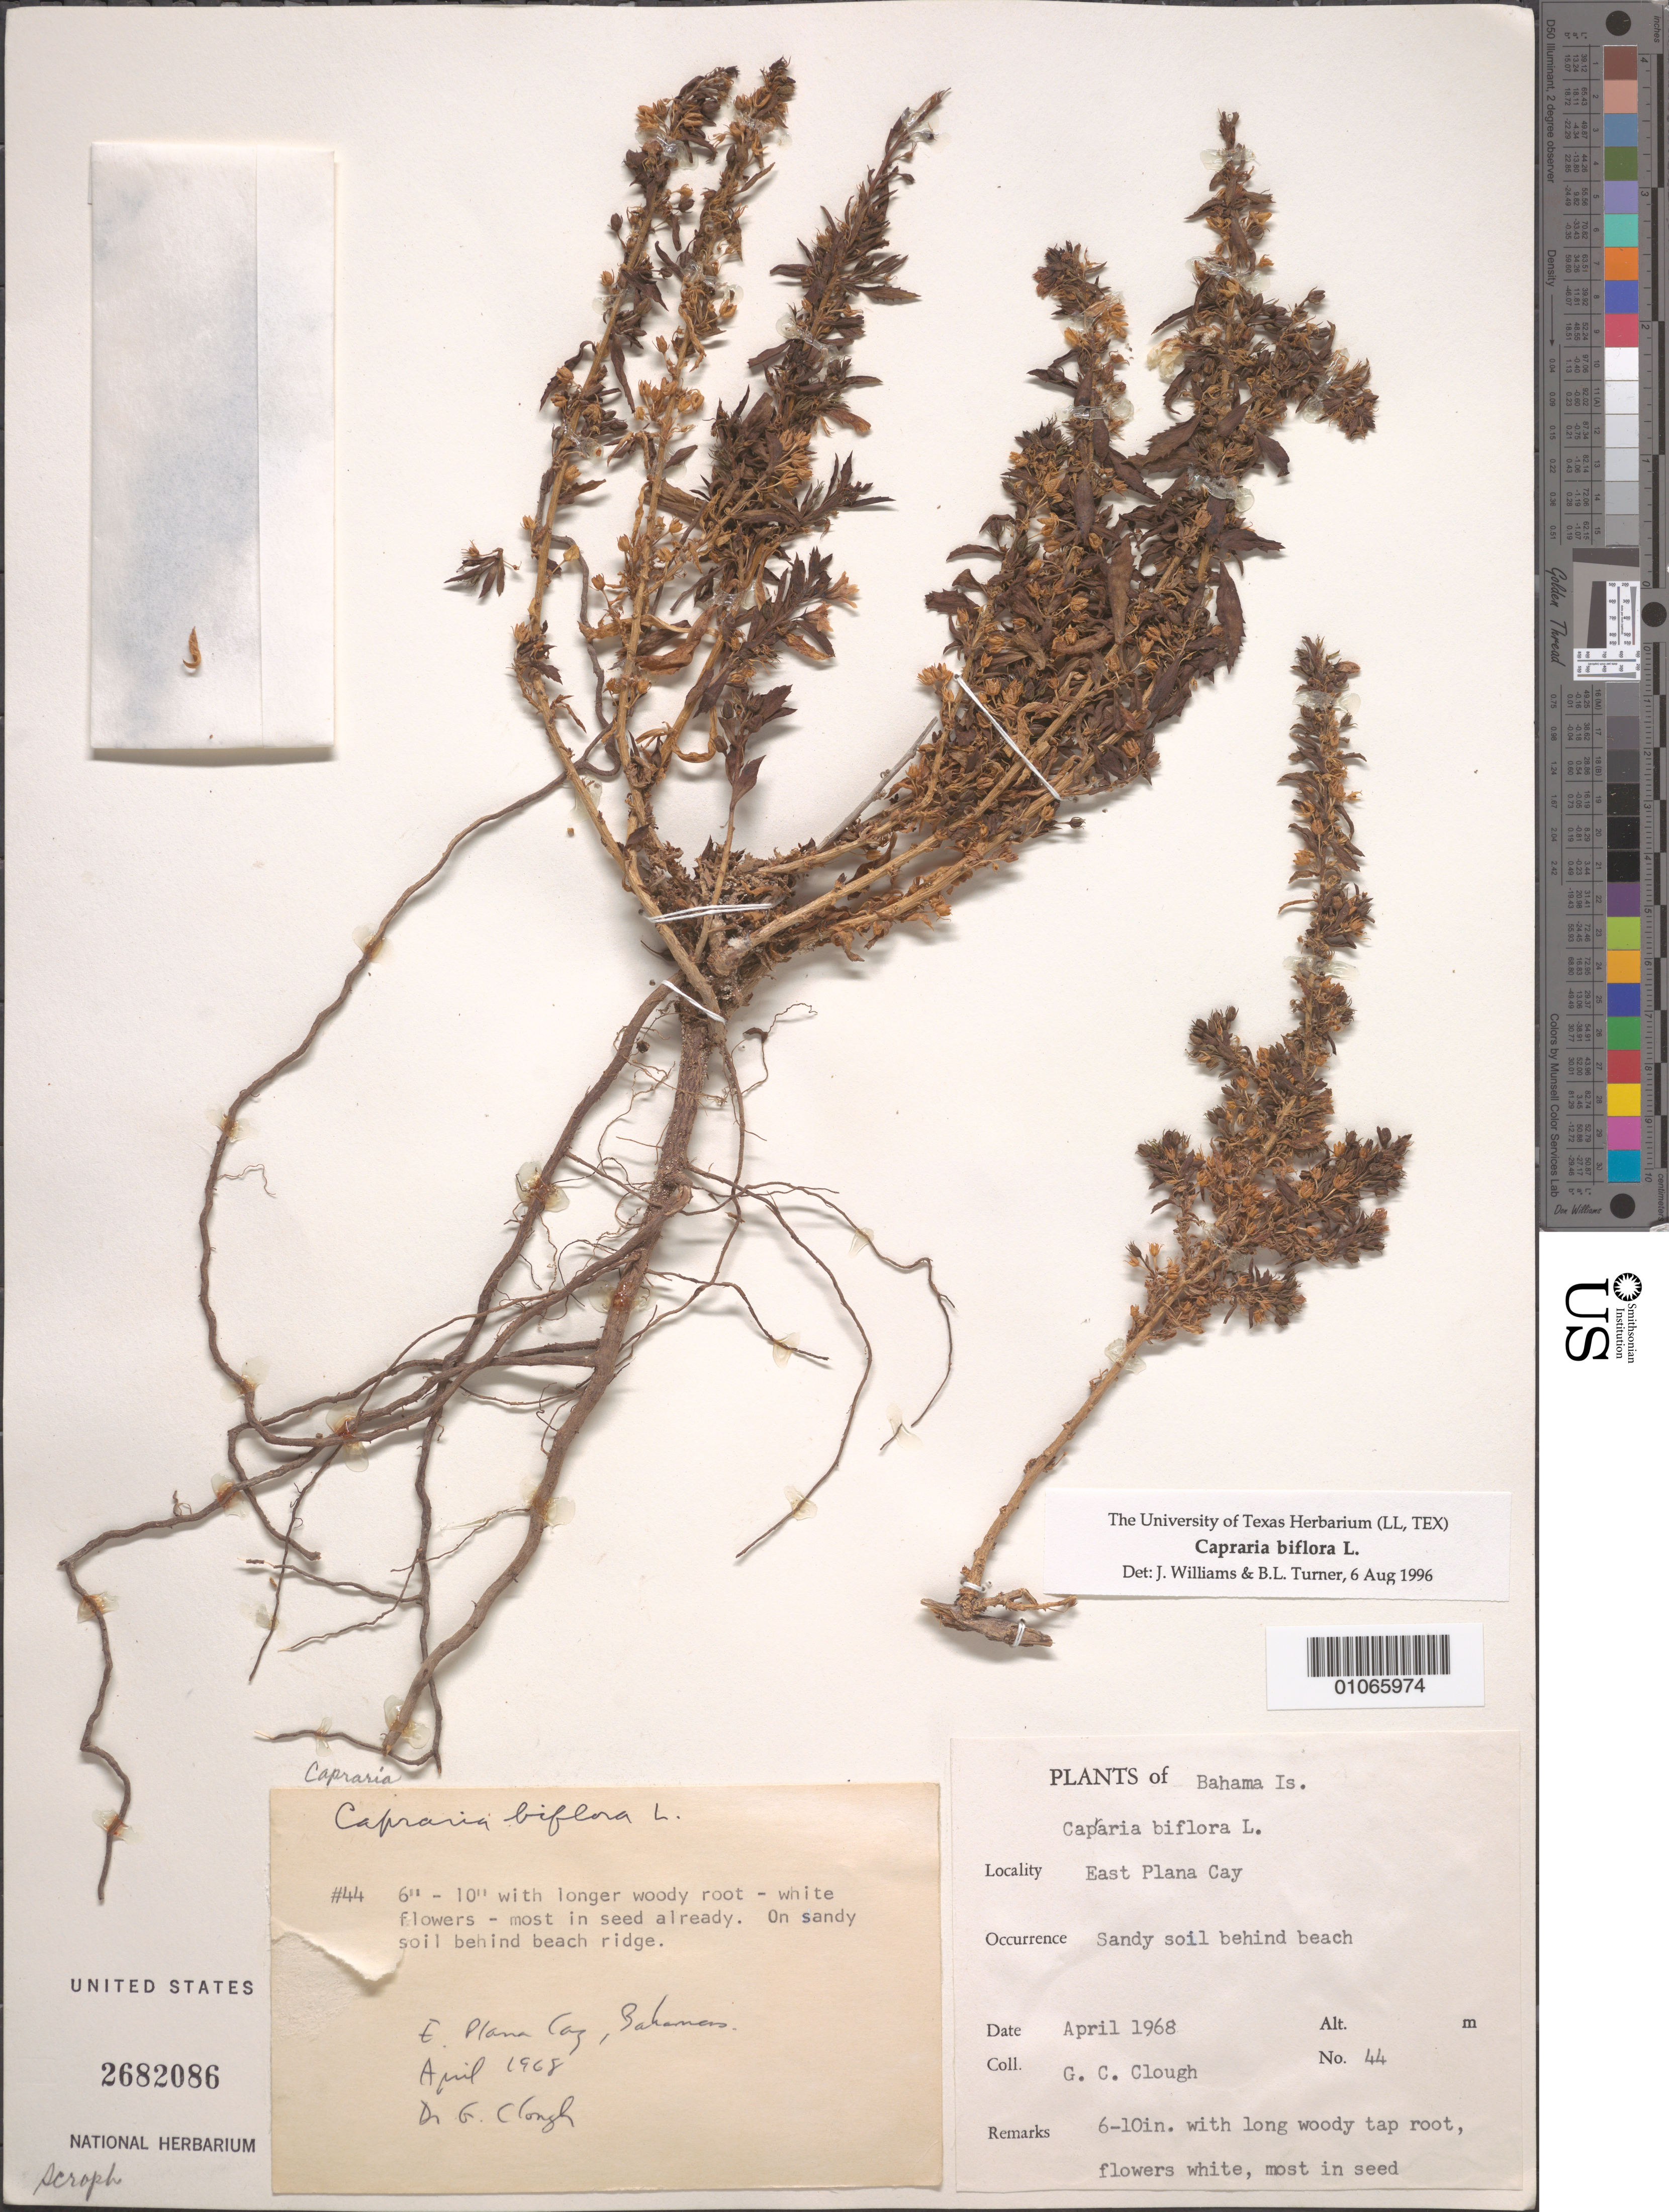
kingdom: Plantae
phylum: Tracheophyta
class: Magnoliopsida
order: Lamiales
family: Scrophulariaceae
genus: Capraria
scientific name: Capraria biflora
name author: L.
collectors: G. Clough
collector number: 44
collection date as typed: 01 Apr 1968 to 30 Apr 1968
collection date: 1968-04-01/1968-04-30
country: Bahamas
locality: East Plana Cay. Sandy soil behind beach.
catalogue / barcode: US 2682086